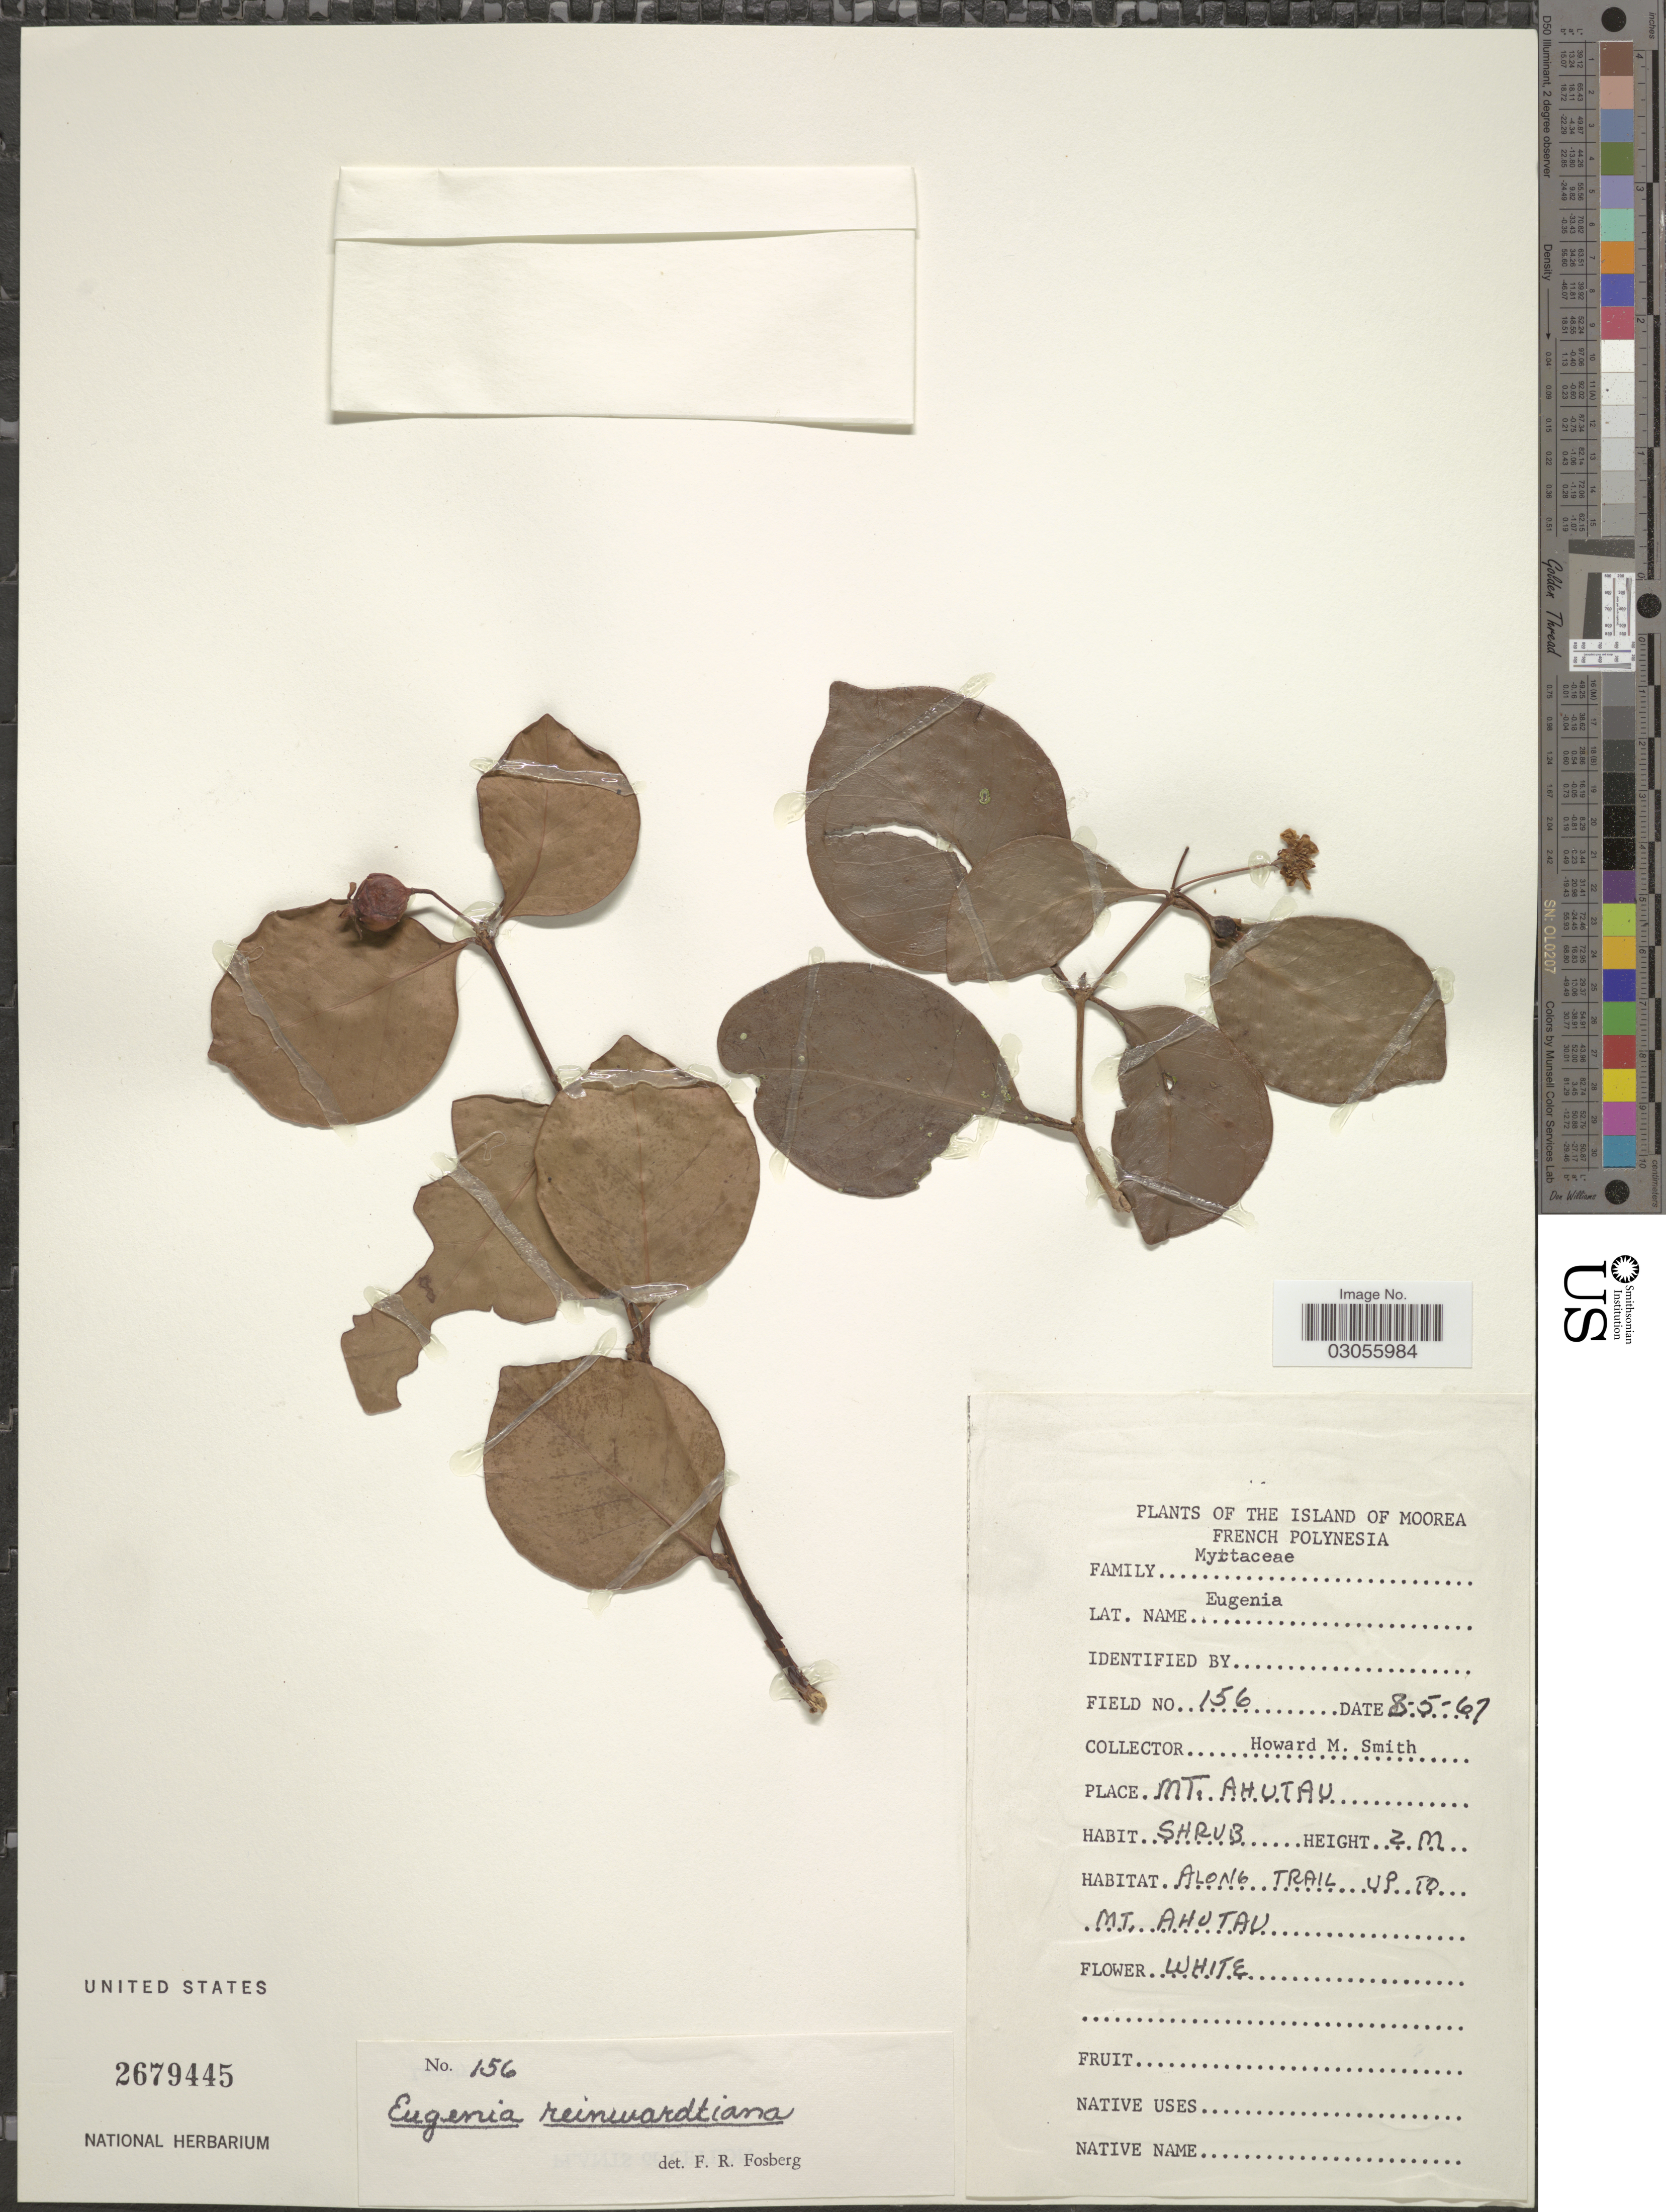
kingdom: Plantae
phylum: Tracheophyta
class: Magnoliopsida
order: Myrtales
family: Myrtaceae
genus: Eugenia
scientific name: Eugenia reinwardtiana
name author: (Blume) DC.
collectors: H. M. Smith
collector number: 156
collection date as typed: Transcribed d/m/y: 8/5/67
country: French Polynesia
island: Moorea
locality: The Island of Moorea. Mt. Ahutau, along trail up to Mt. Ahutau.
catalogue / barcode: US 2679445